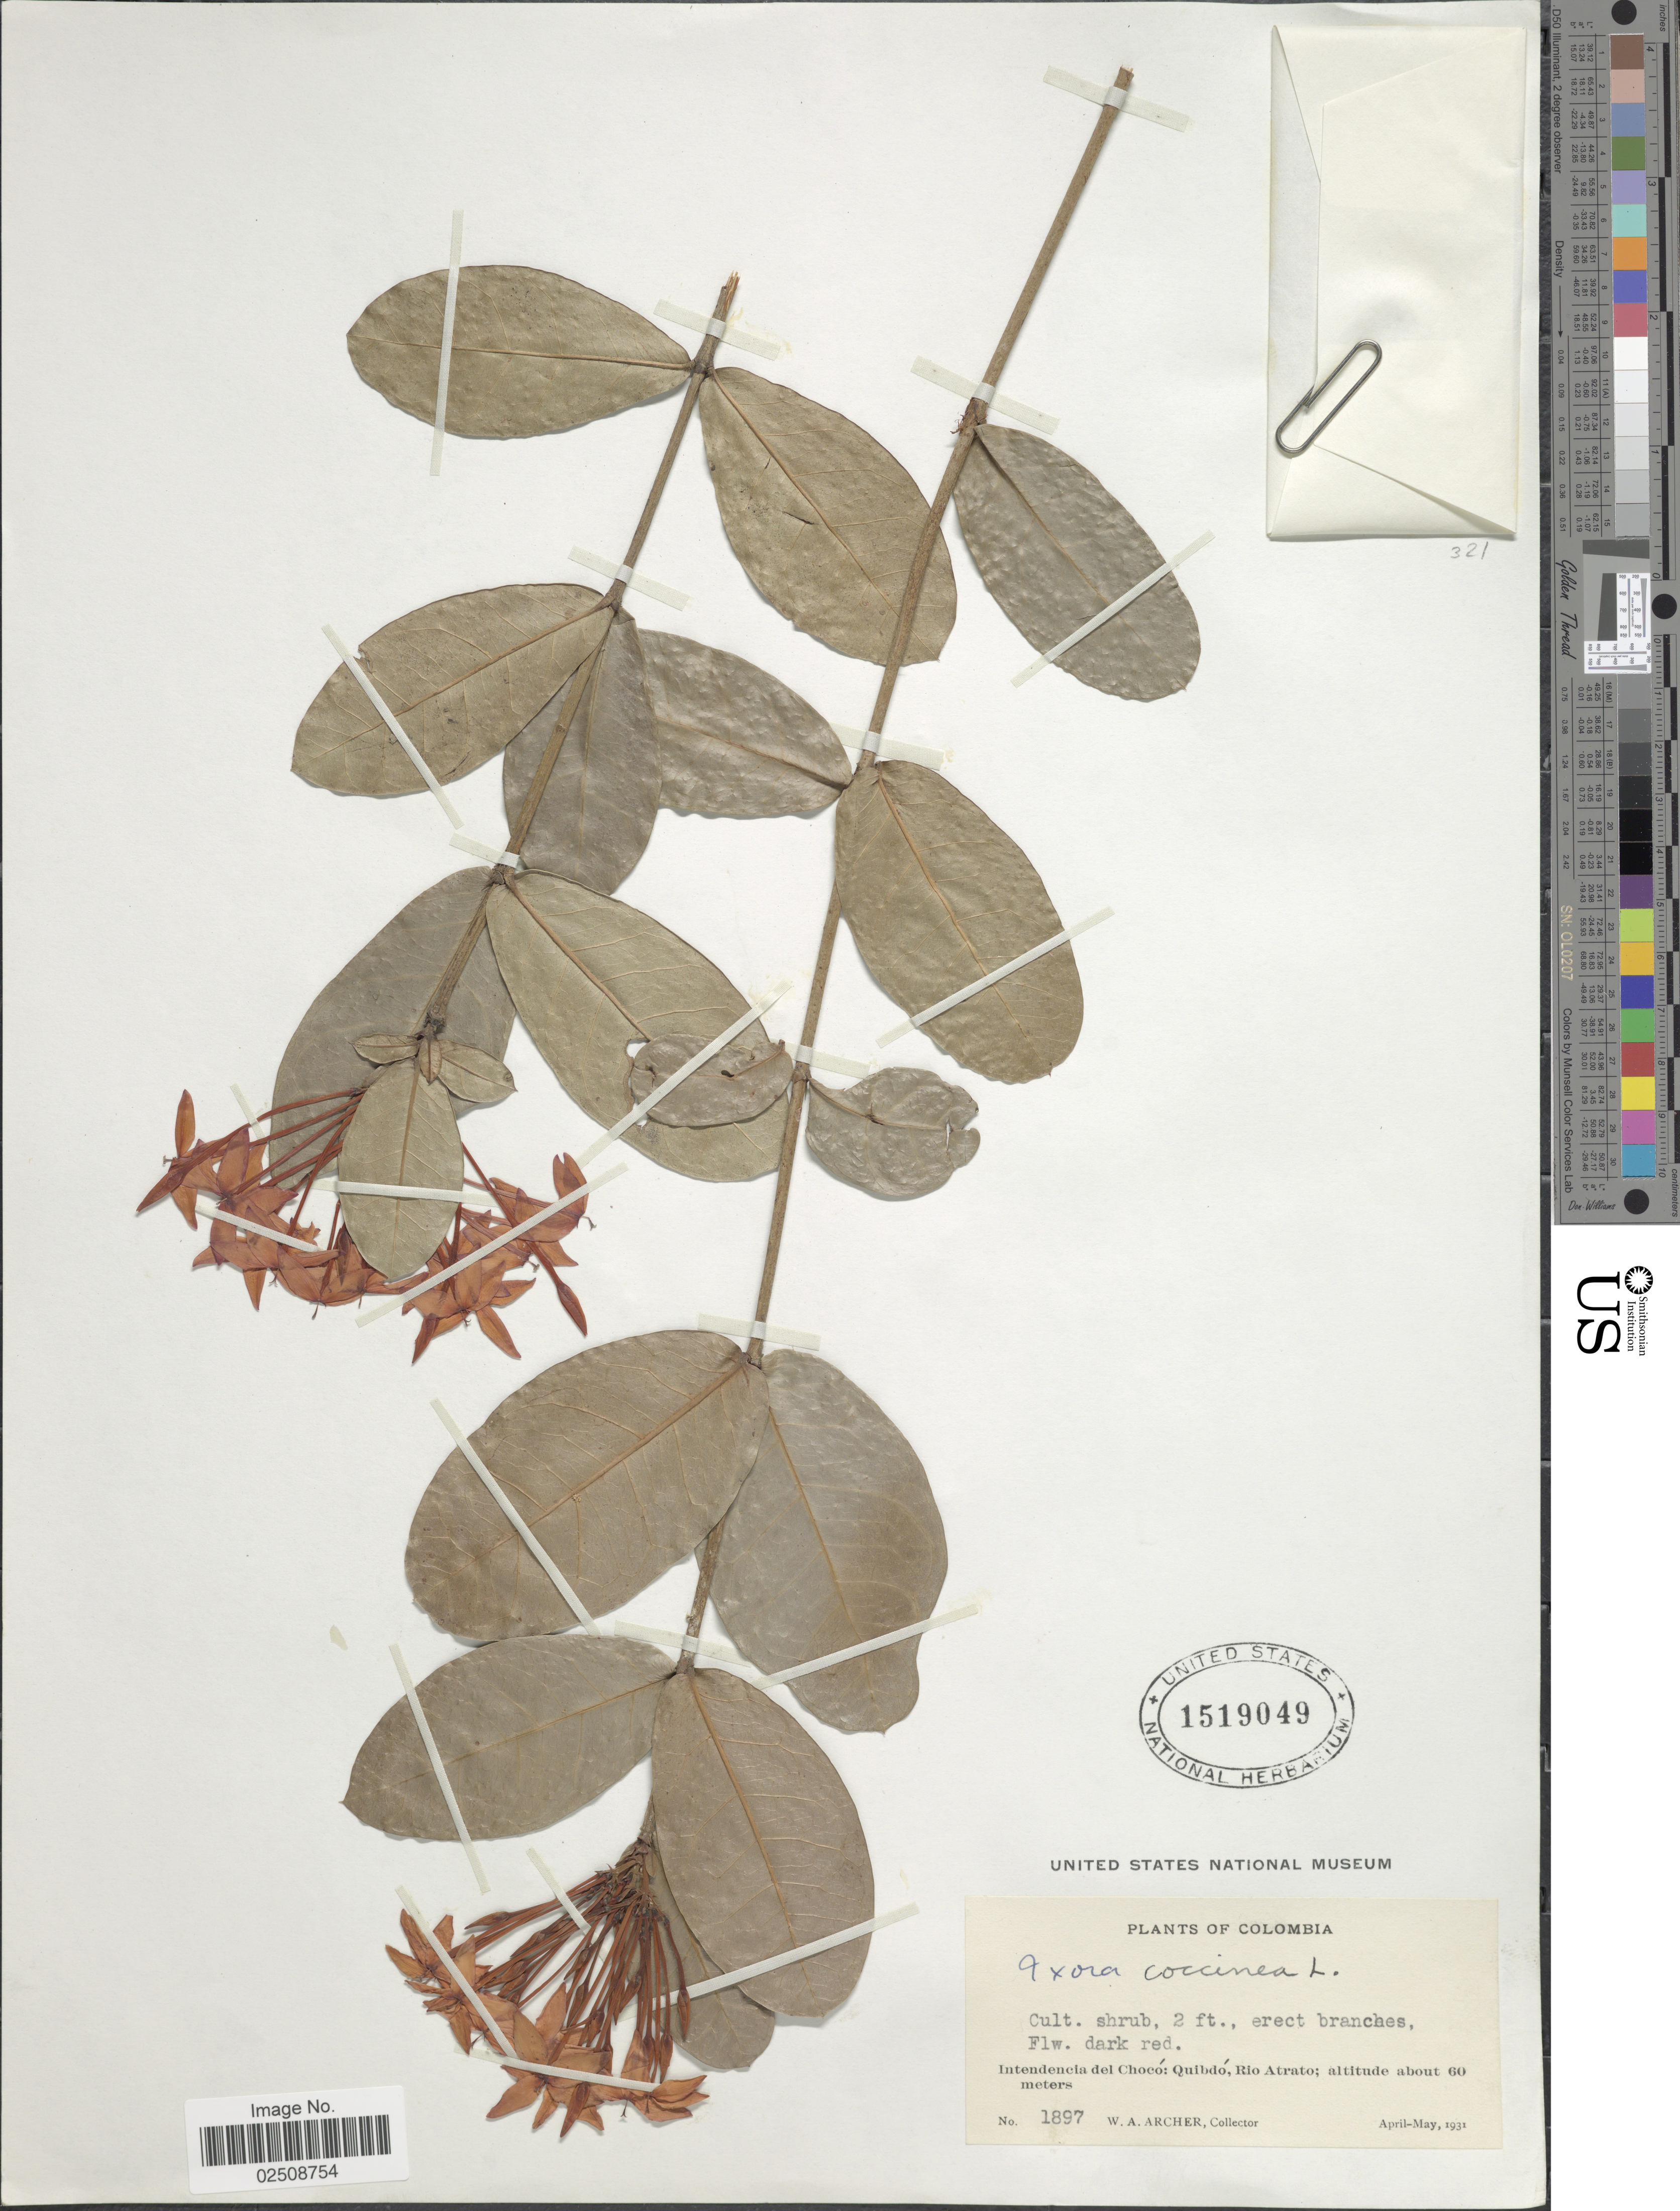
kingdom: Plantae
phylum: Tracheophyta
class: Magnoliopsida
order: Gentianales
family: Rubiaceae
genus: Ixora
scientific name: Ixora coccinea var. coccinea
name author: L.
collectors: W. A. Archer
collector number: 1897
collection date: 1931-04/1931-05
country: Colombia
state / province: Chocó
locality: Intendencia del Choco: Quibdo, Rio Atrato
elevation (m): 60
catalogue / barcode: US 1519049